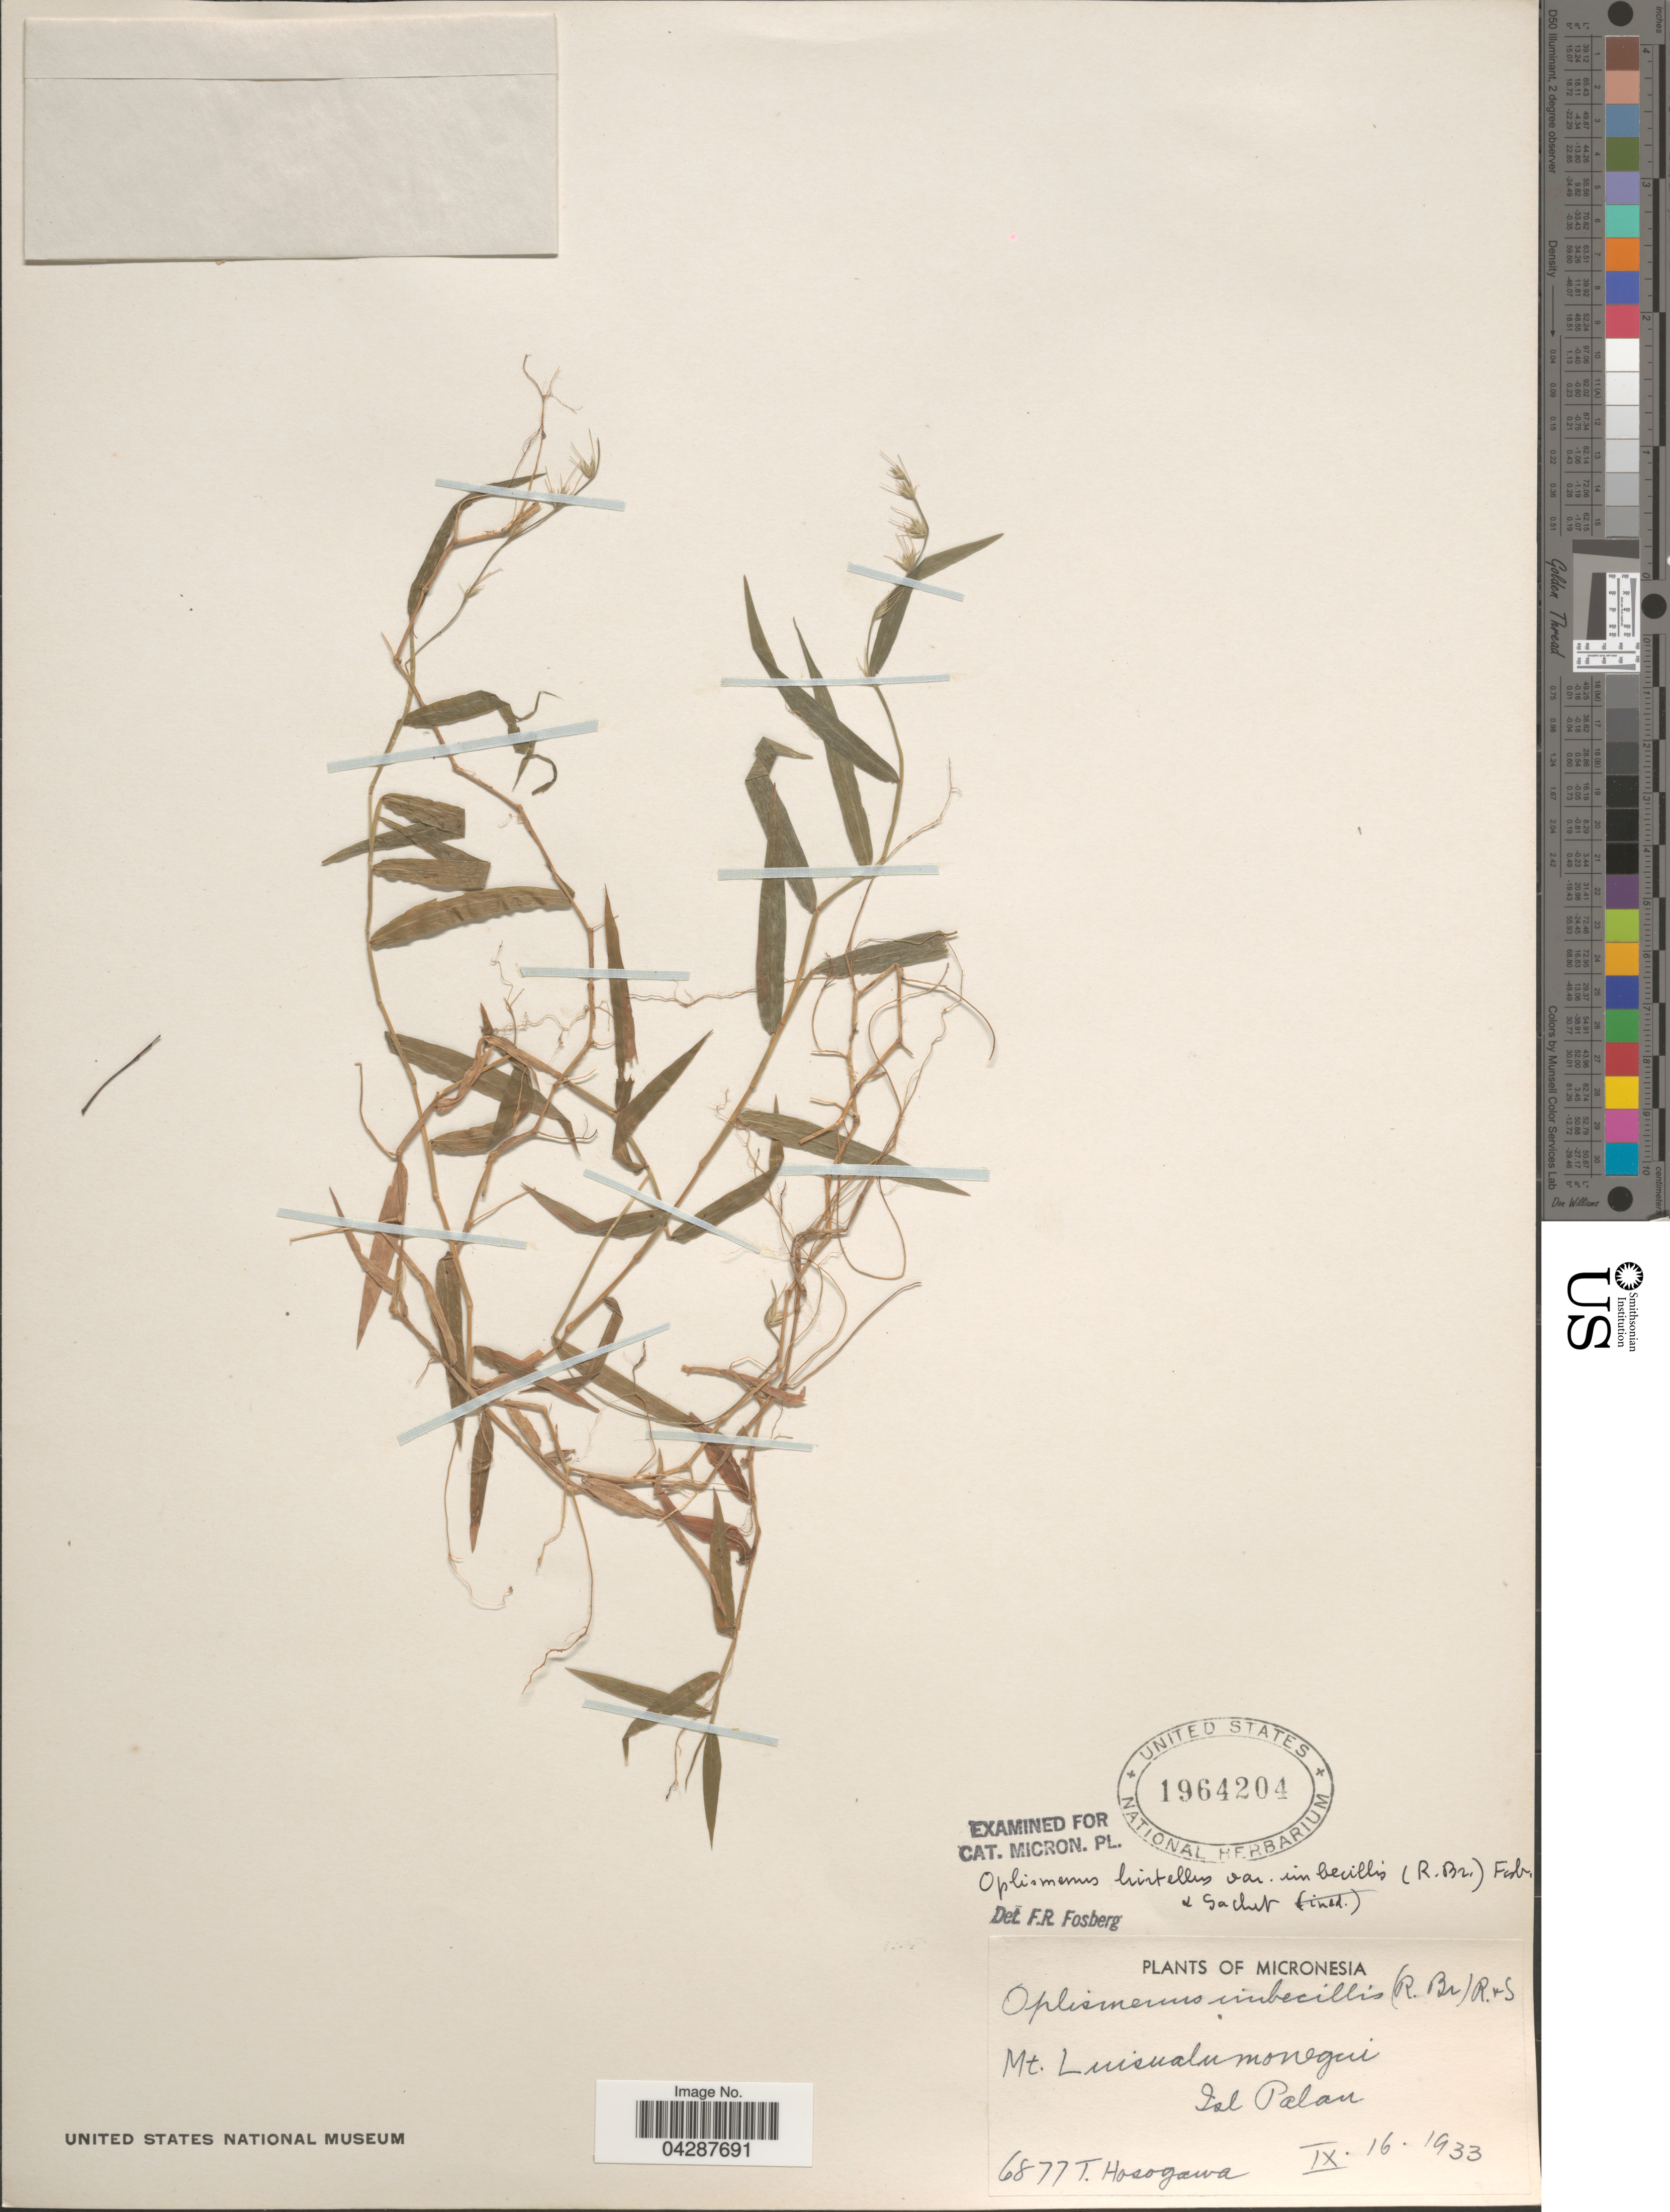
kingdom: Plantae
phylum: Tracheophyta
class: Liliopsida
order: Poales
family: Poaceae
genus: Oplismenus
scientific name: Oplismenus hirtellus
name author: (L.) P. Beauv.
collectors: T. Hosokawa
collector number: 6877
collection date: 1933-09-16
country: Micronesia, Federated States of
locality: Mt. Luisualu monegui. Isl Palau.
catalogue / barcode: US 1964204